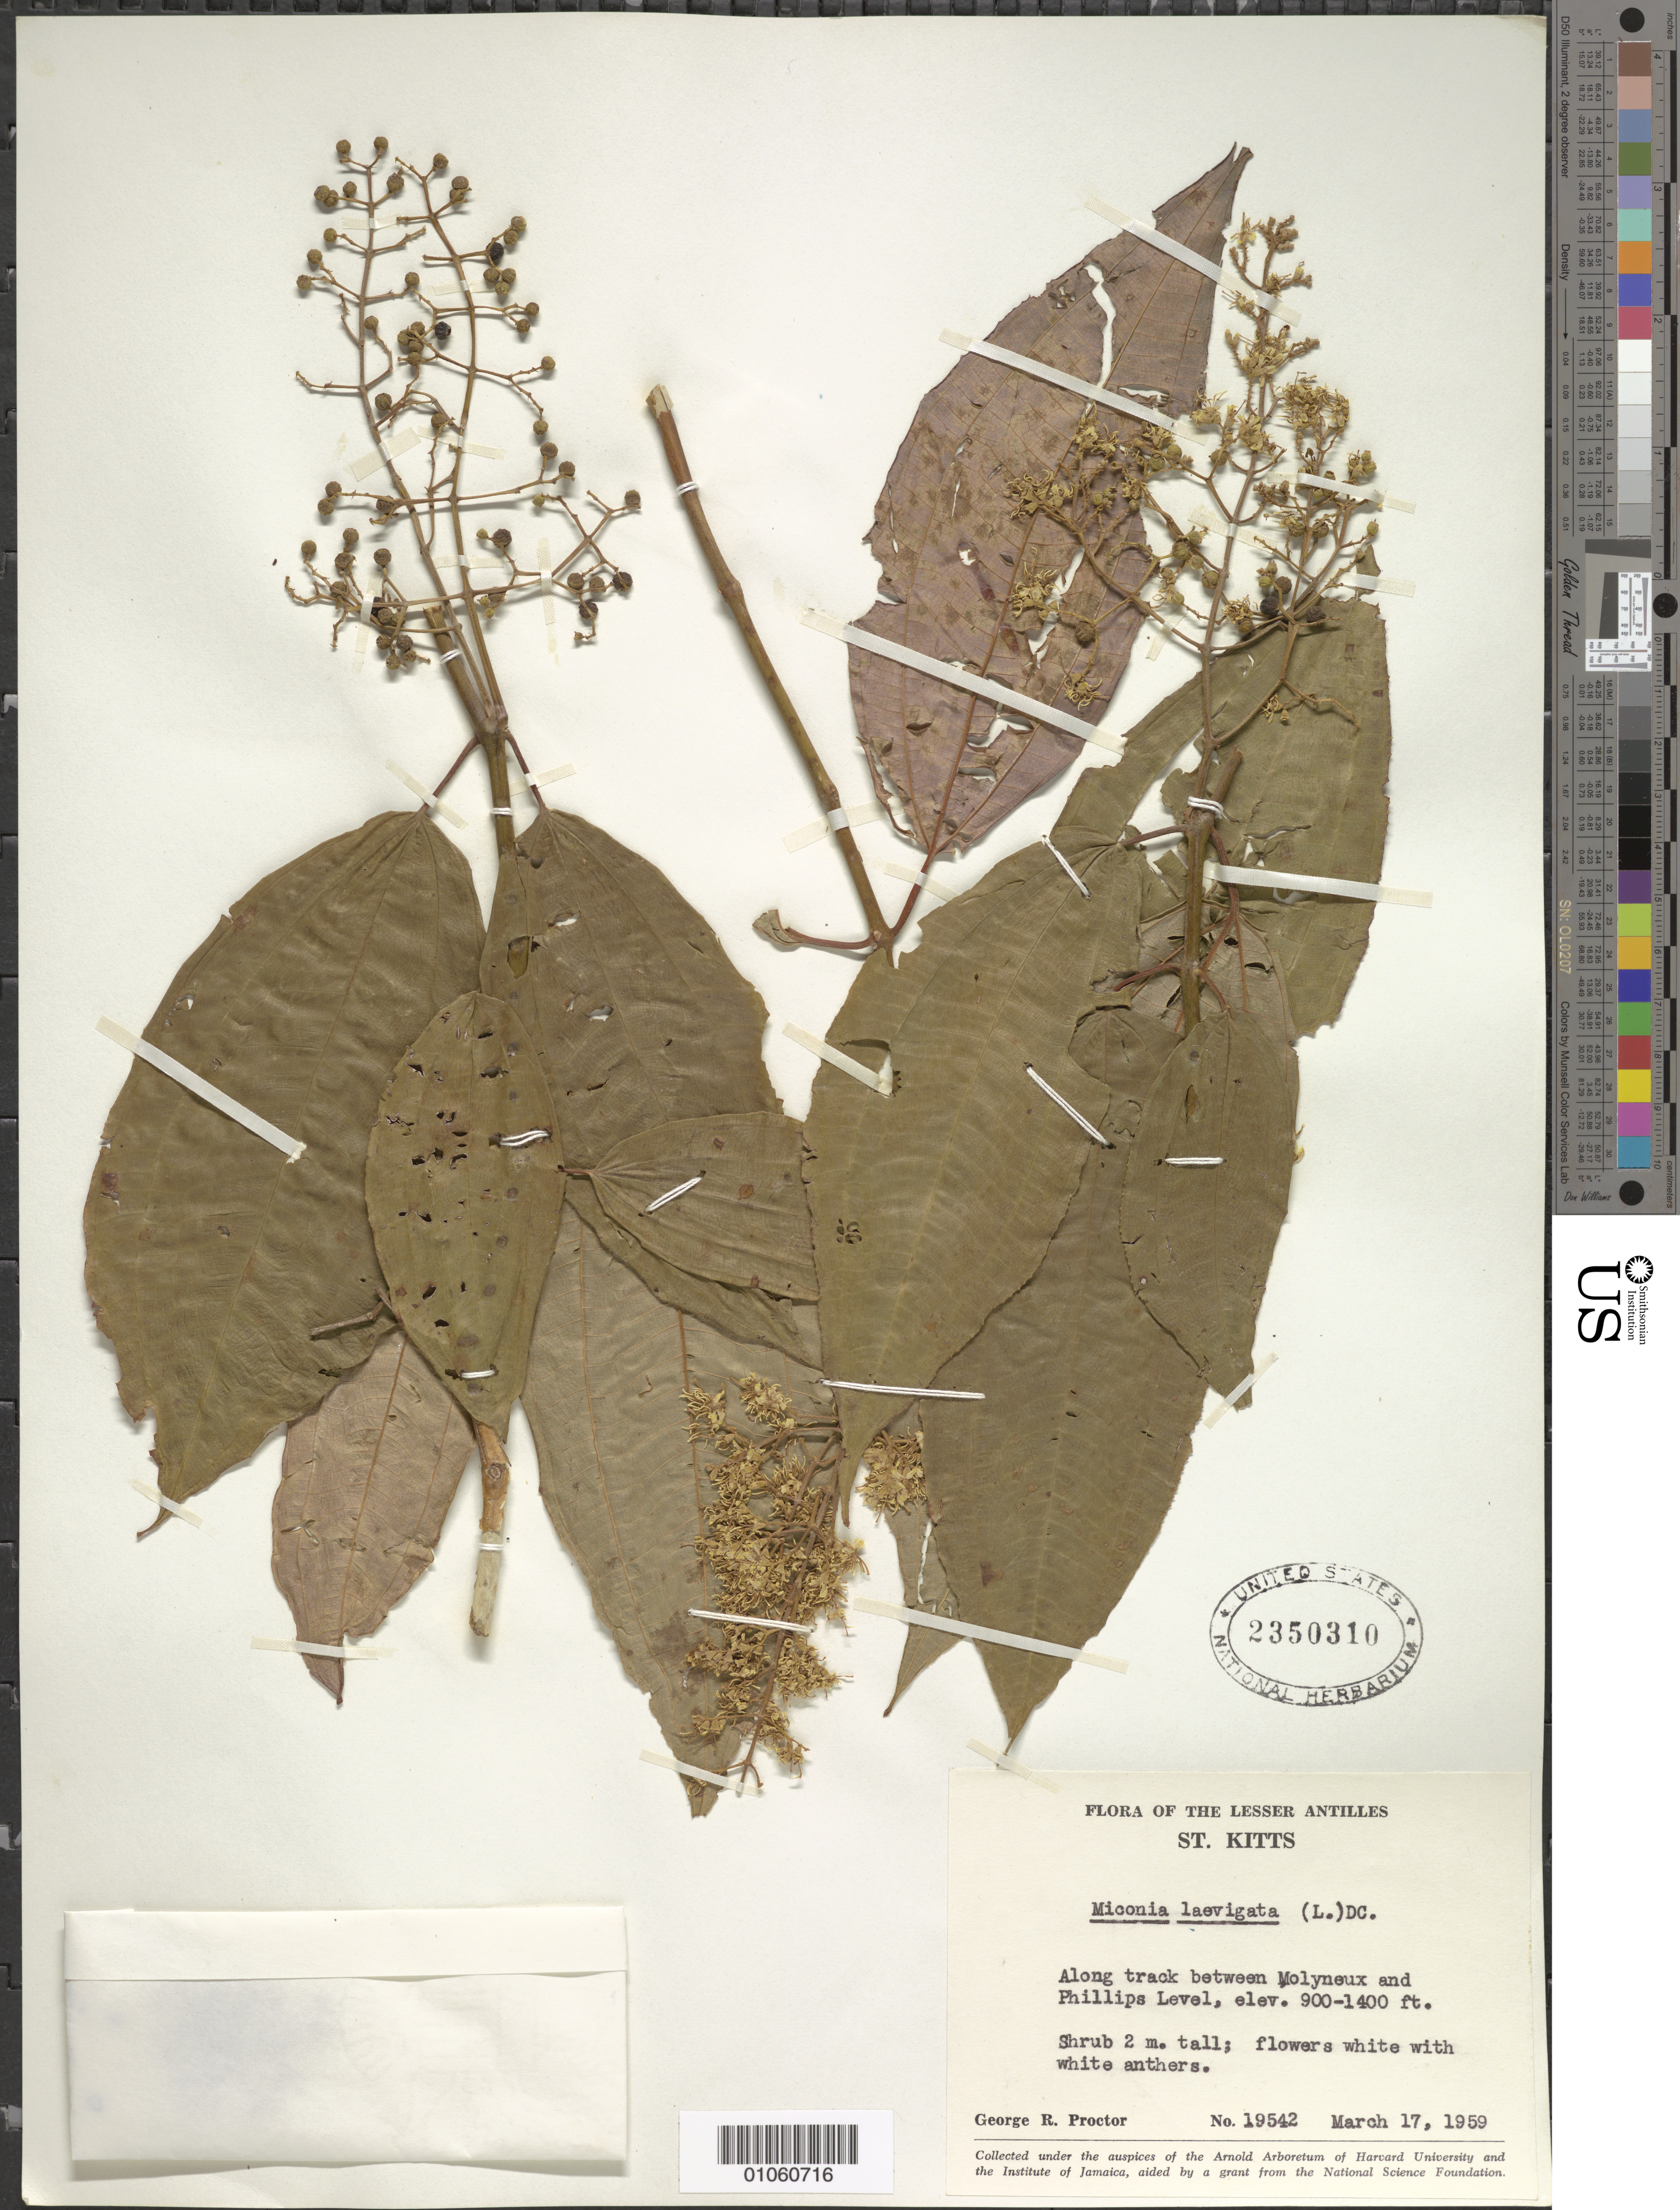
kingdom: Plantae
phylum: Tracheophyta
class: Magnoliopsida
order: Myrtales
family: Melastomataceae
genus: Miconia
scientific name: Miconia laevigata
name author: (L.) D. Don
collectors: G. R. Proctor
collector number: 19542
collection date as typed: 17 Mar 1959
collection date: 1959-03-17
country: St. Christopher-Nevis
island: St. Christopher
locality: Between Molyneux and Phillips Level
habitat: Along track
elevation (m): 274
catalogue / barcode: US 2350310